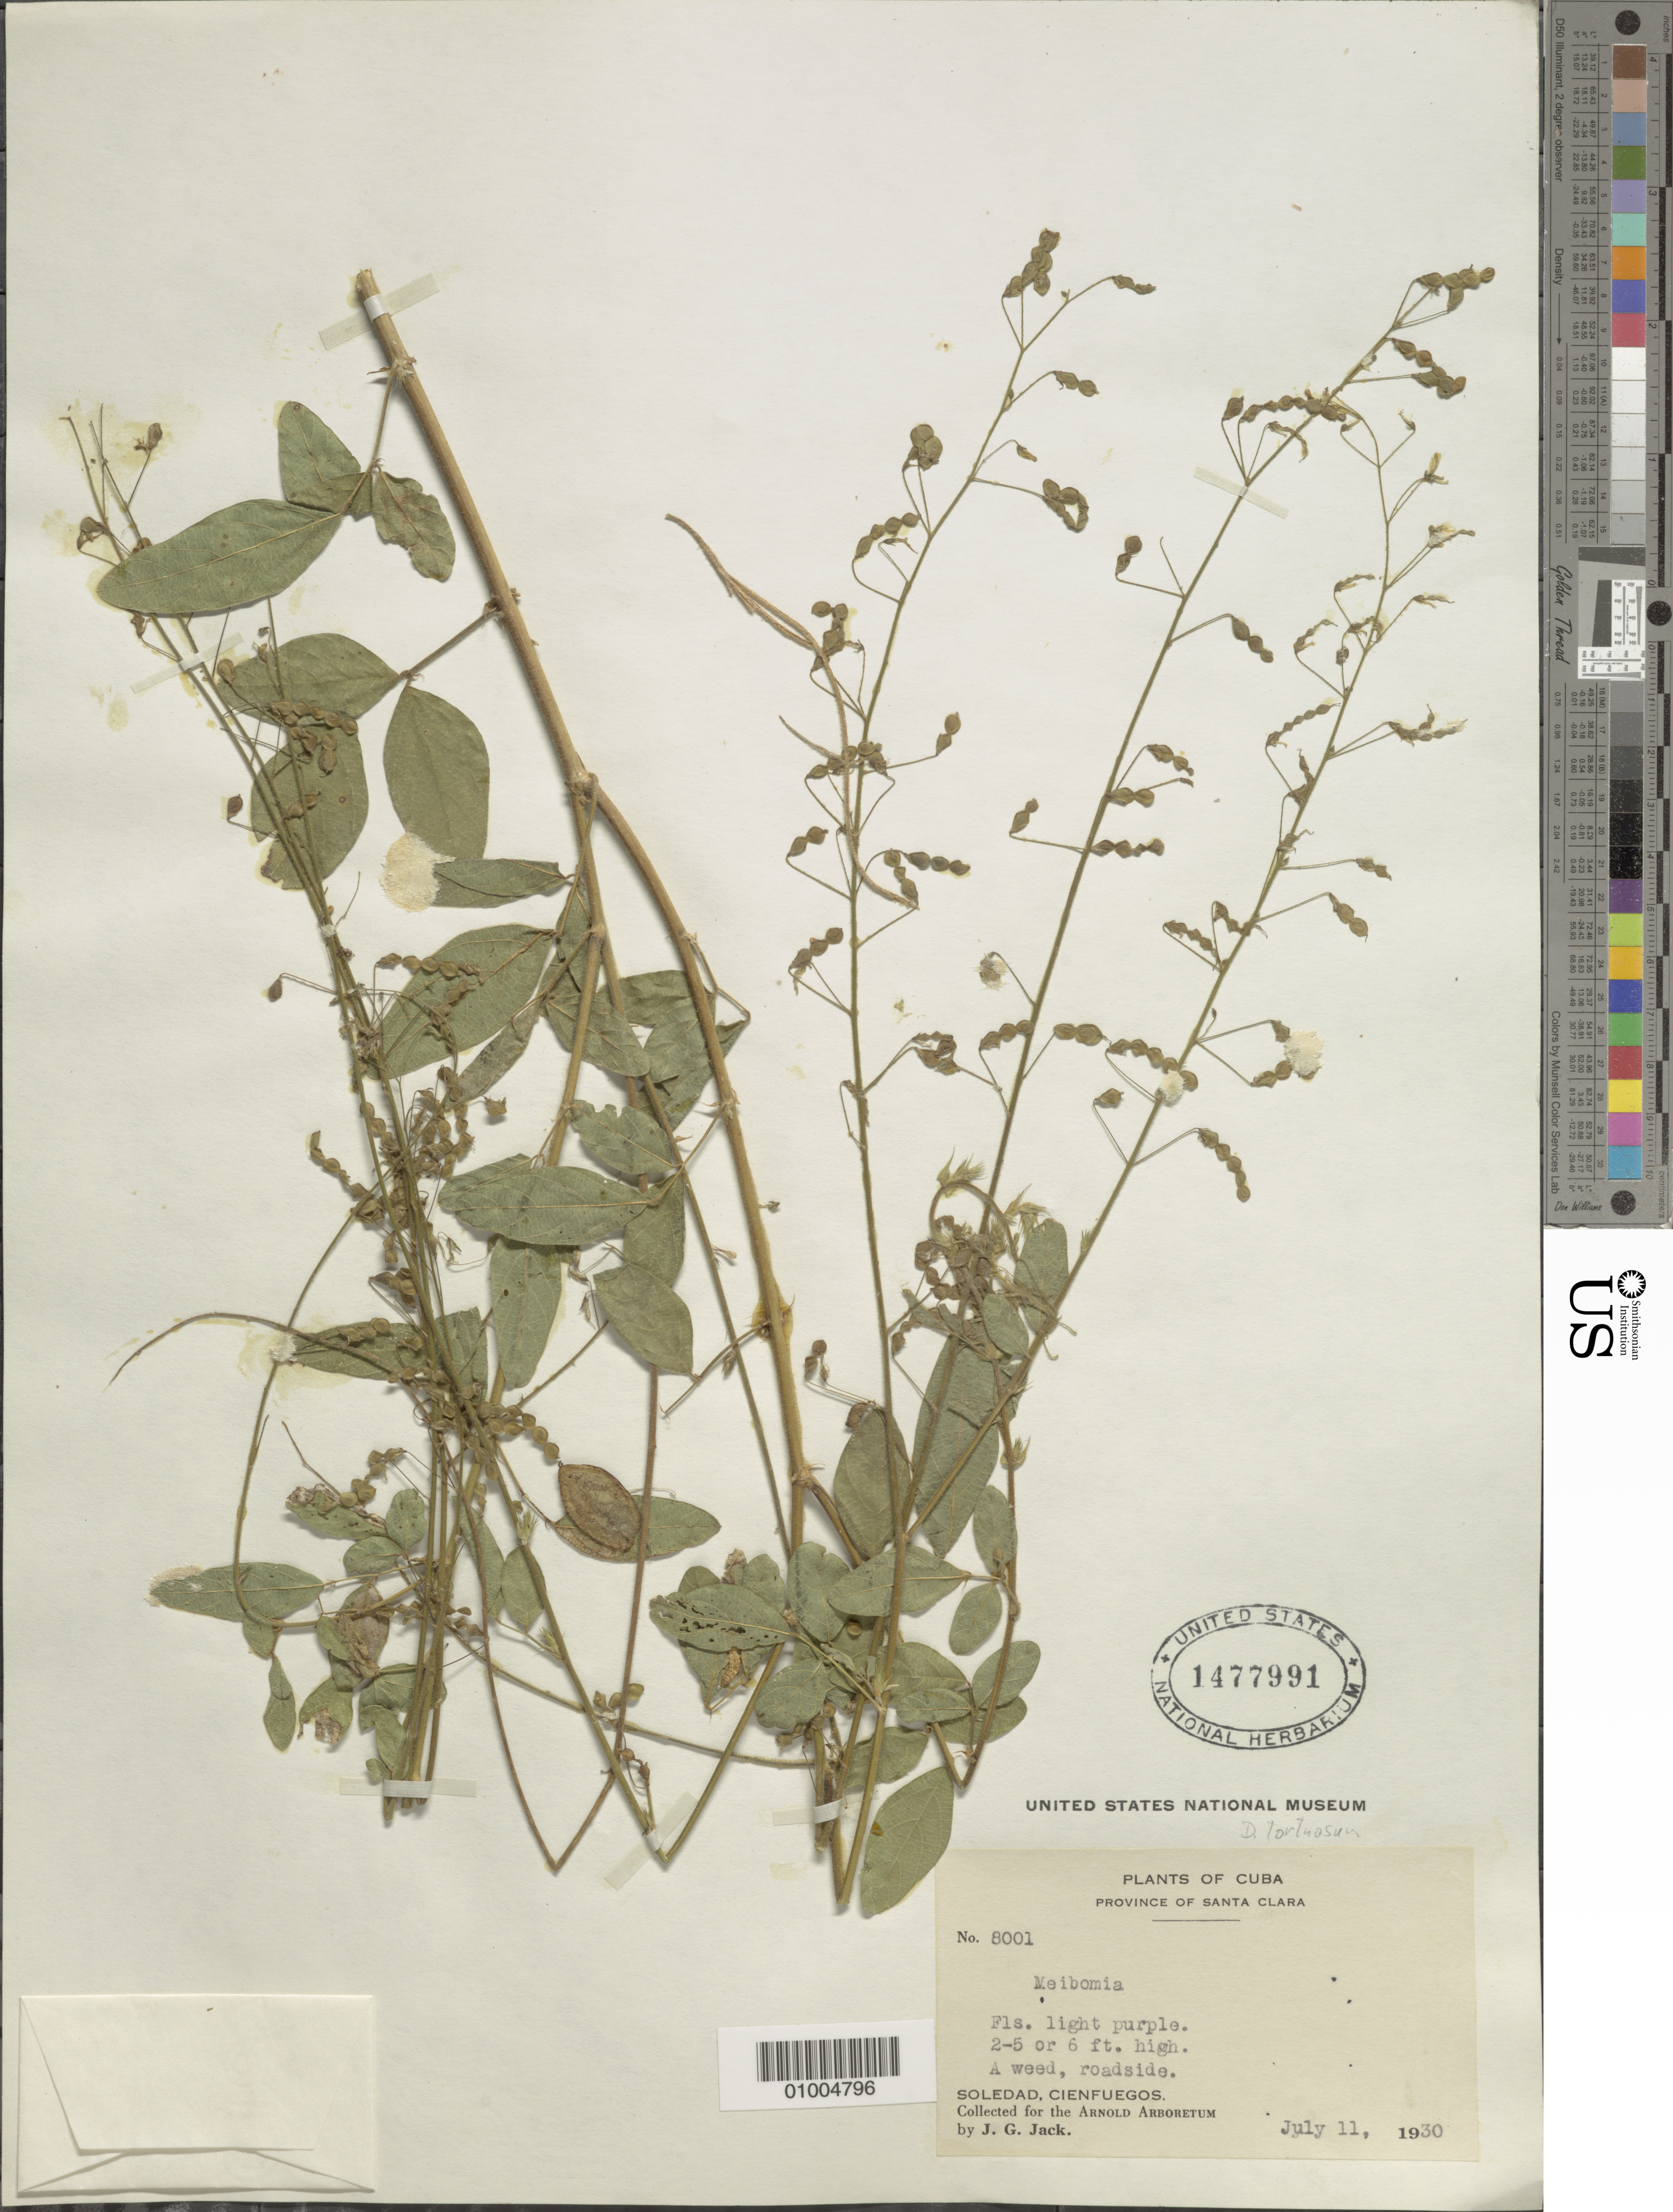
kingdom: Plantae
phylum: Tracheophyta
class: Magnoliopsida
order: Fabales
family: Fabaceae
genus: Desmodium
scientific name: Desmodium tortuosum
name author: (Sw.) DC.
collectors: J. G. Jack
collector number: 8001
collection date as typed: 11 Jul 1930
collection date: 1930-07-11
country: Cuba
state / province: Villa Clara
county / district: Santa Clara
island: Cuba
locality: Desmodium ?tortuosum?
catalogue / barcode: US 1477991